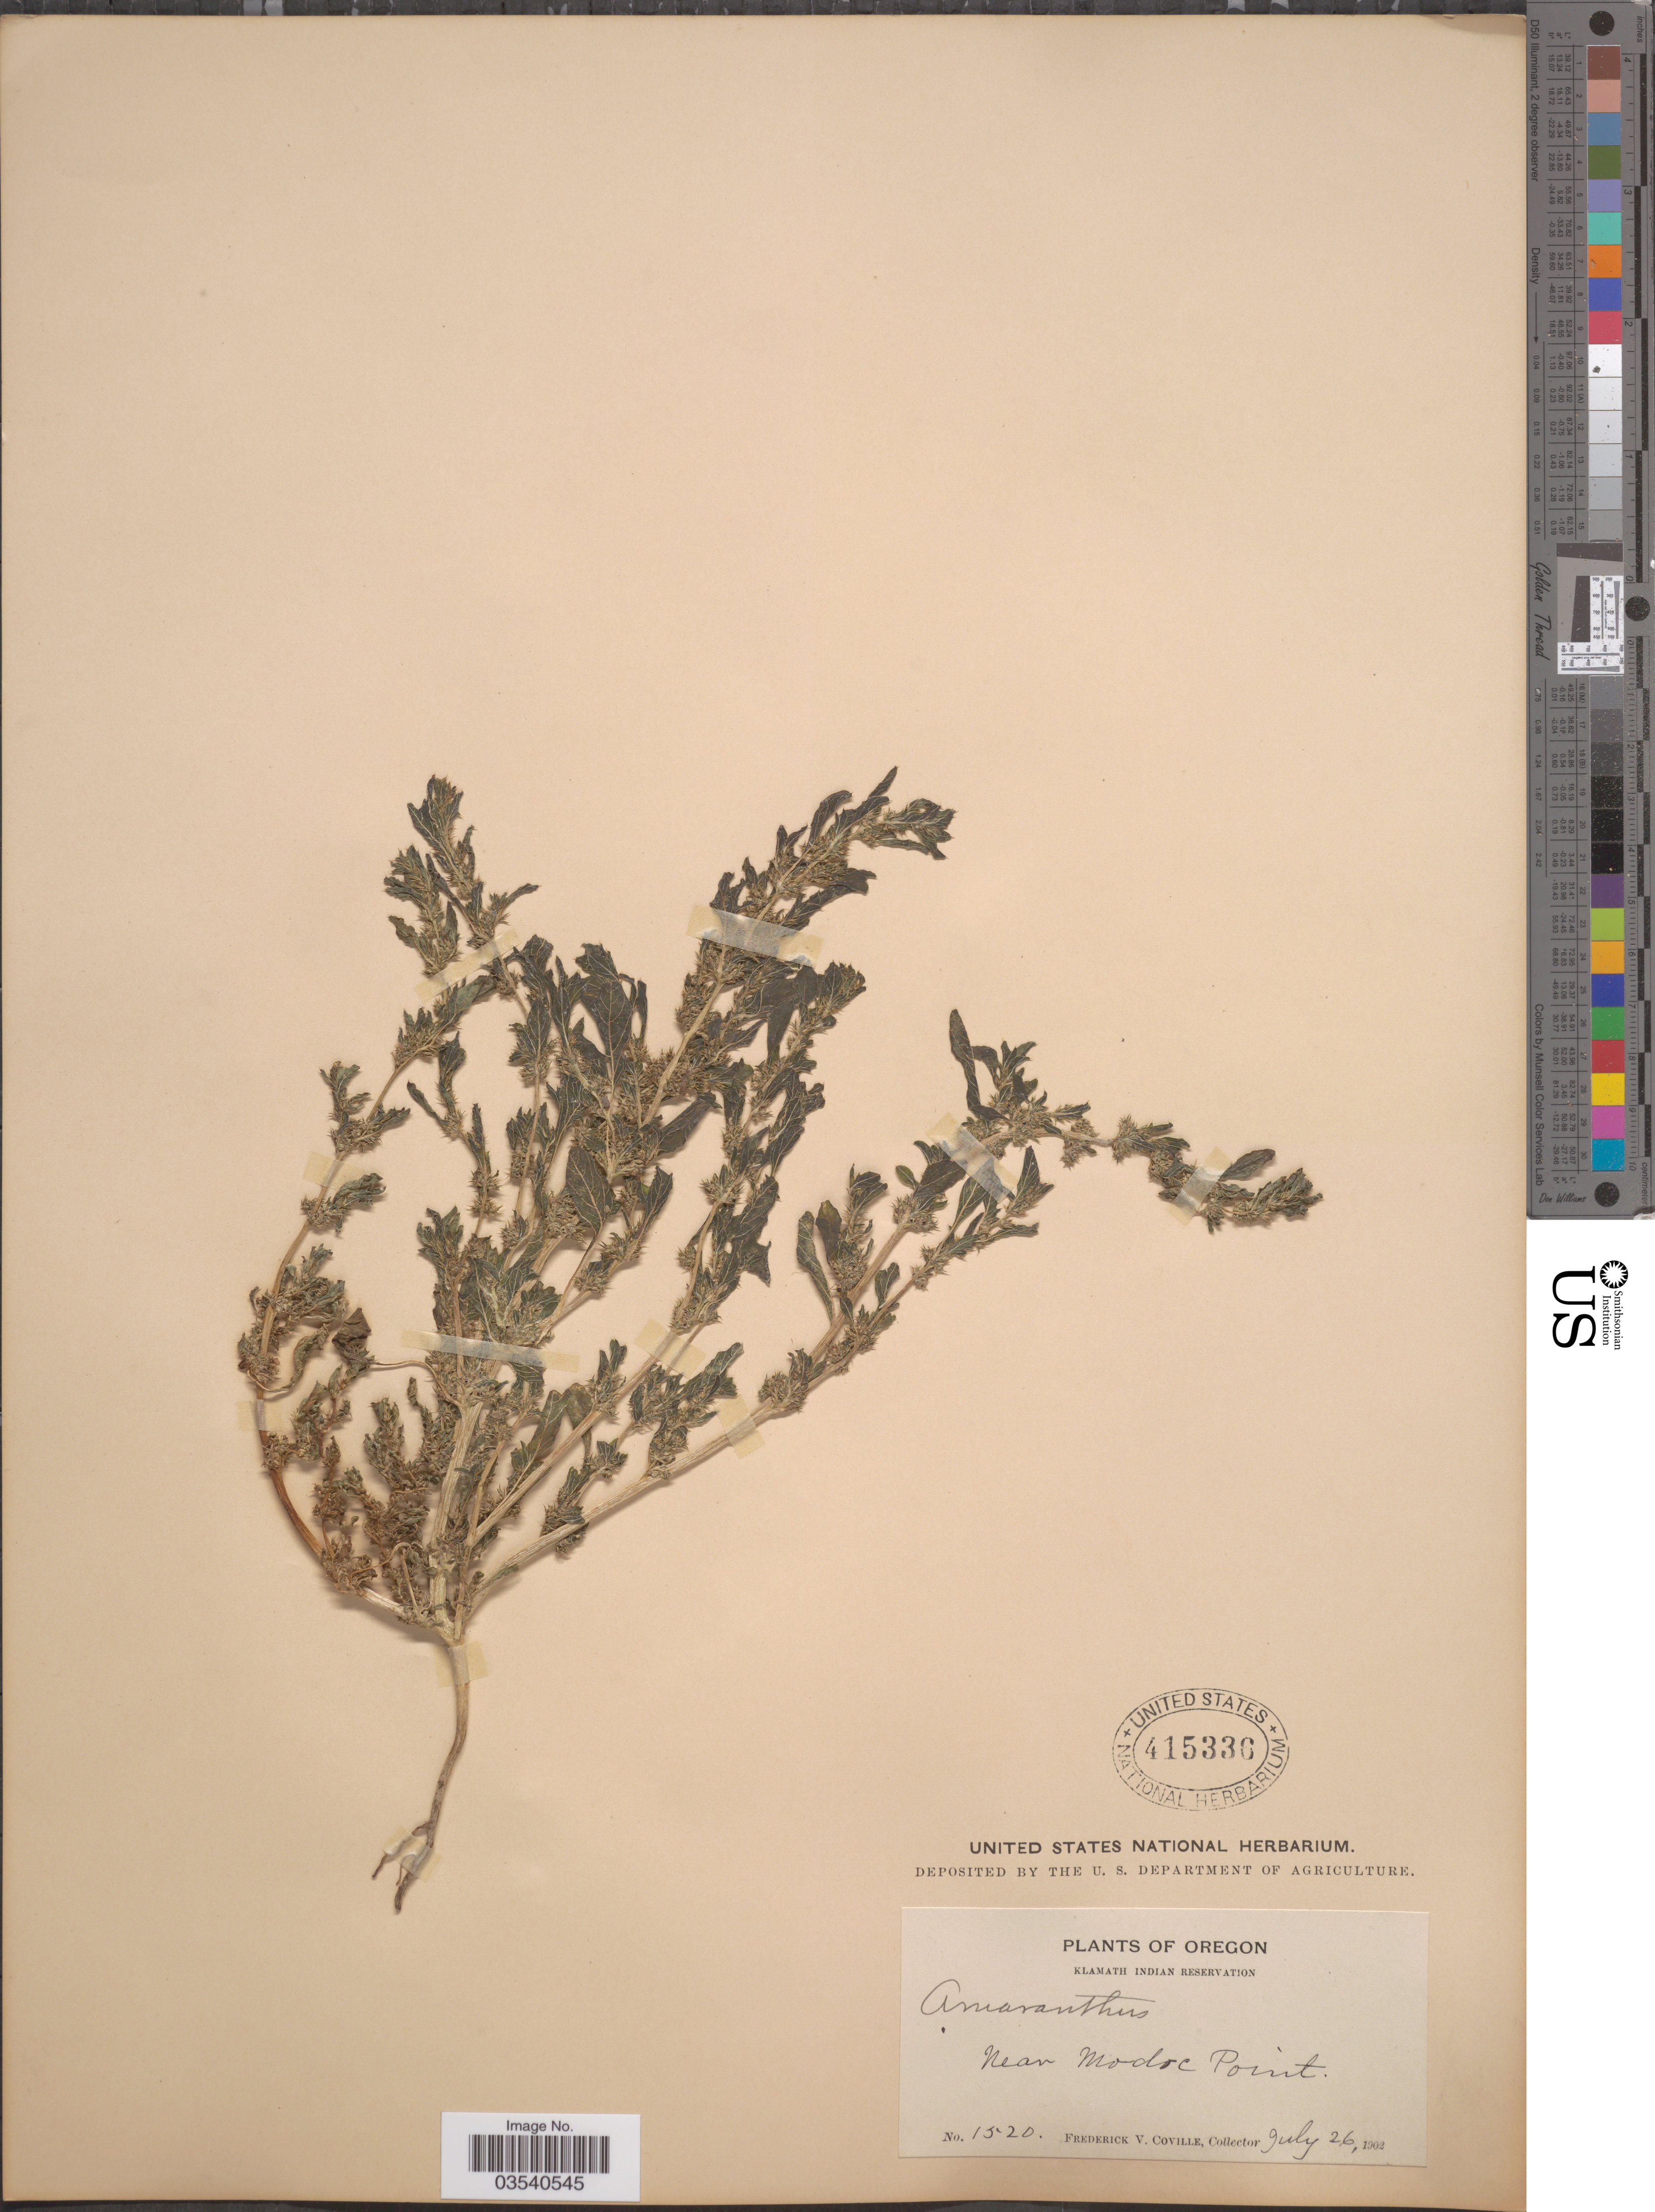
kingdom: Plantae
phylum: Tracheophyta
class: Magnoliopsida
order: Caryophyllales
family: Amaranthaceae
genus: Amaranthus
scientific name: Amaranthus graecizans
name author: L.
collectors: F. V. Coville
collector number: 1520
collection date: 1902-07-26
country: United States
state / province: Oregon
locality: Klamath Indian Reservation. Near Modoc Point.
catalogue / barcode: US 415336